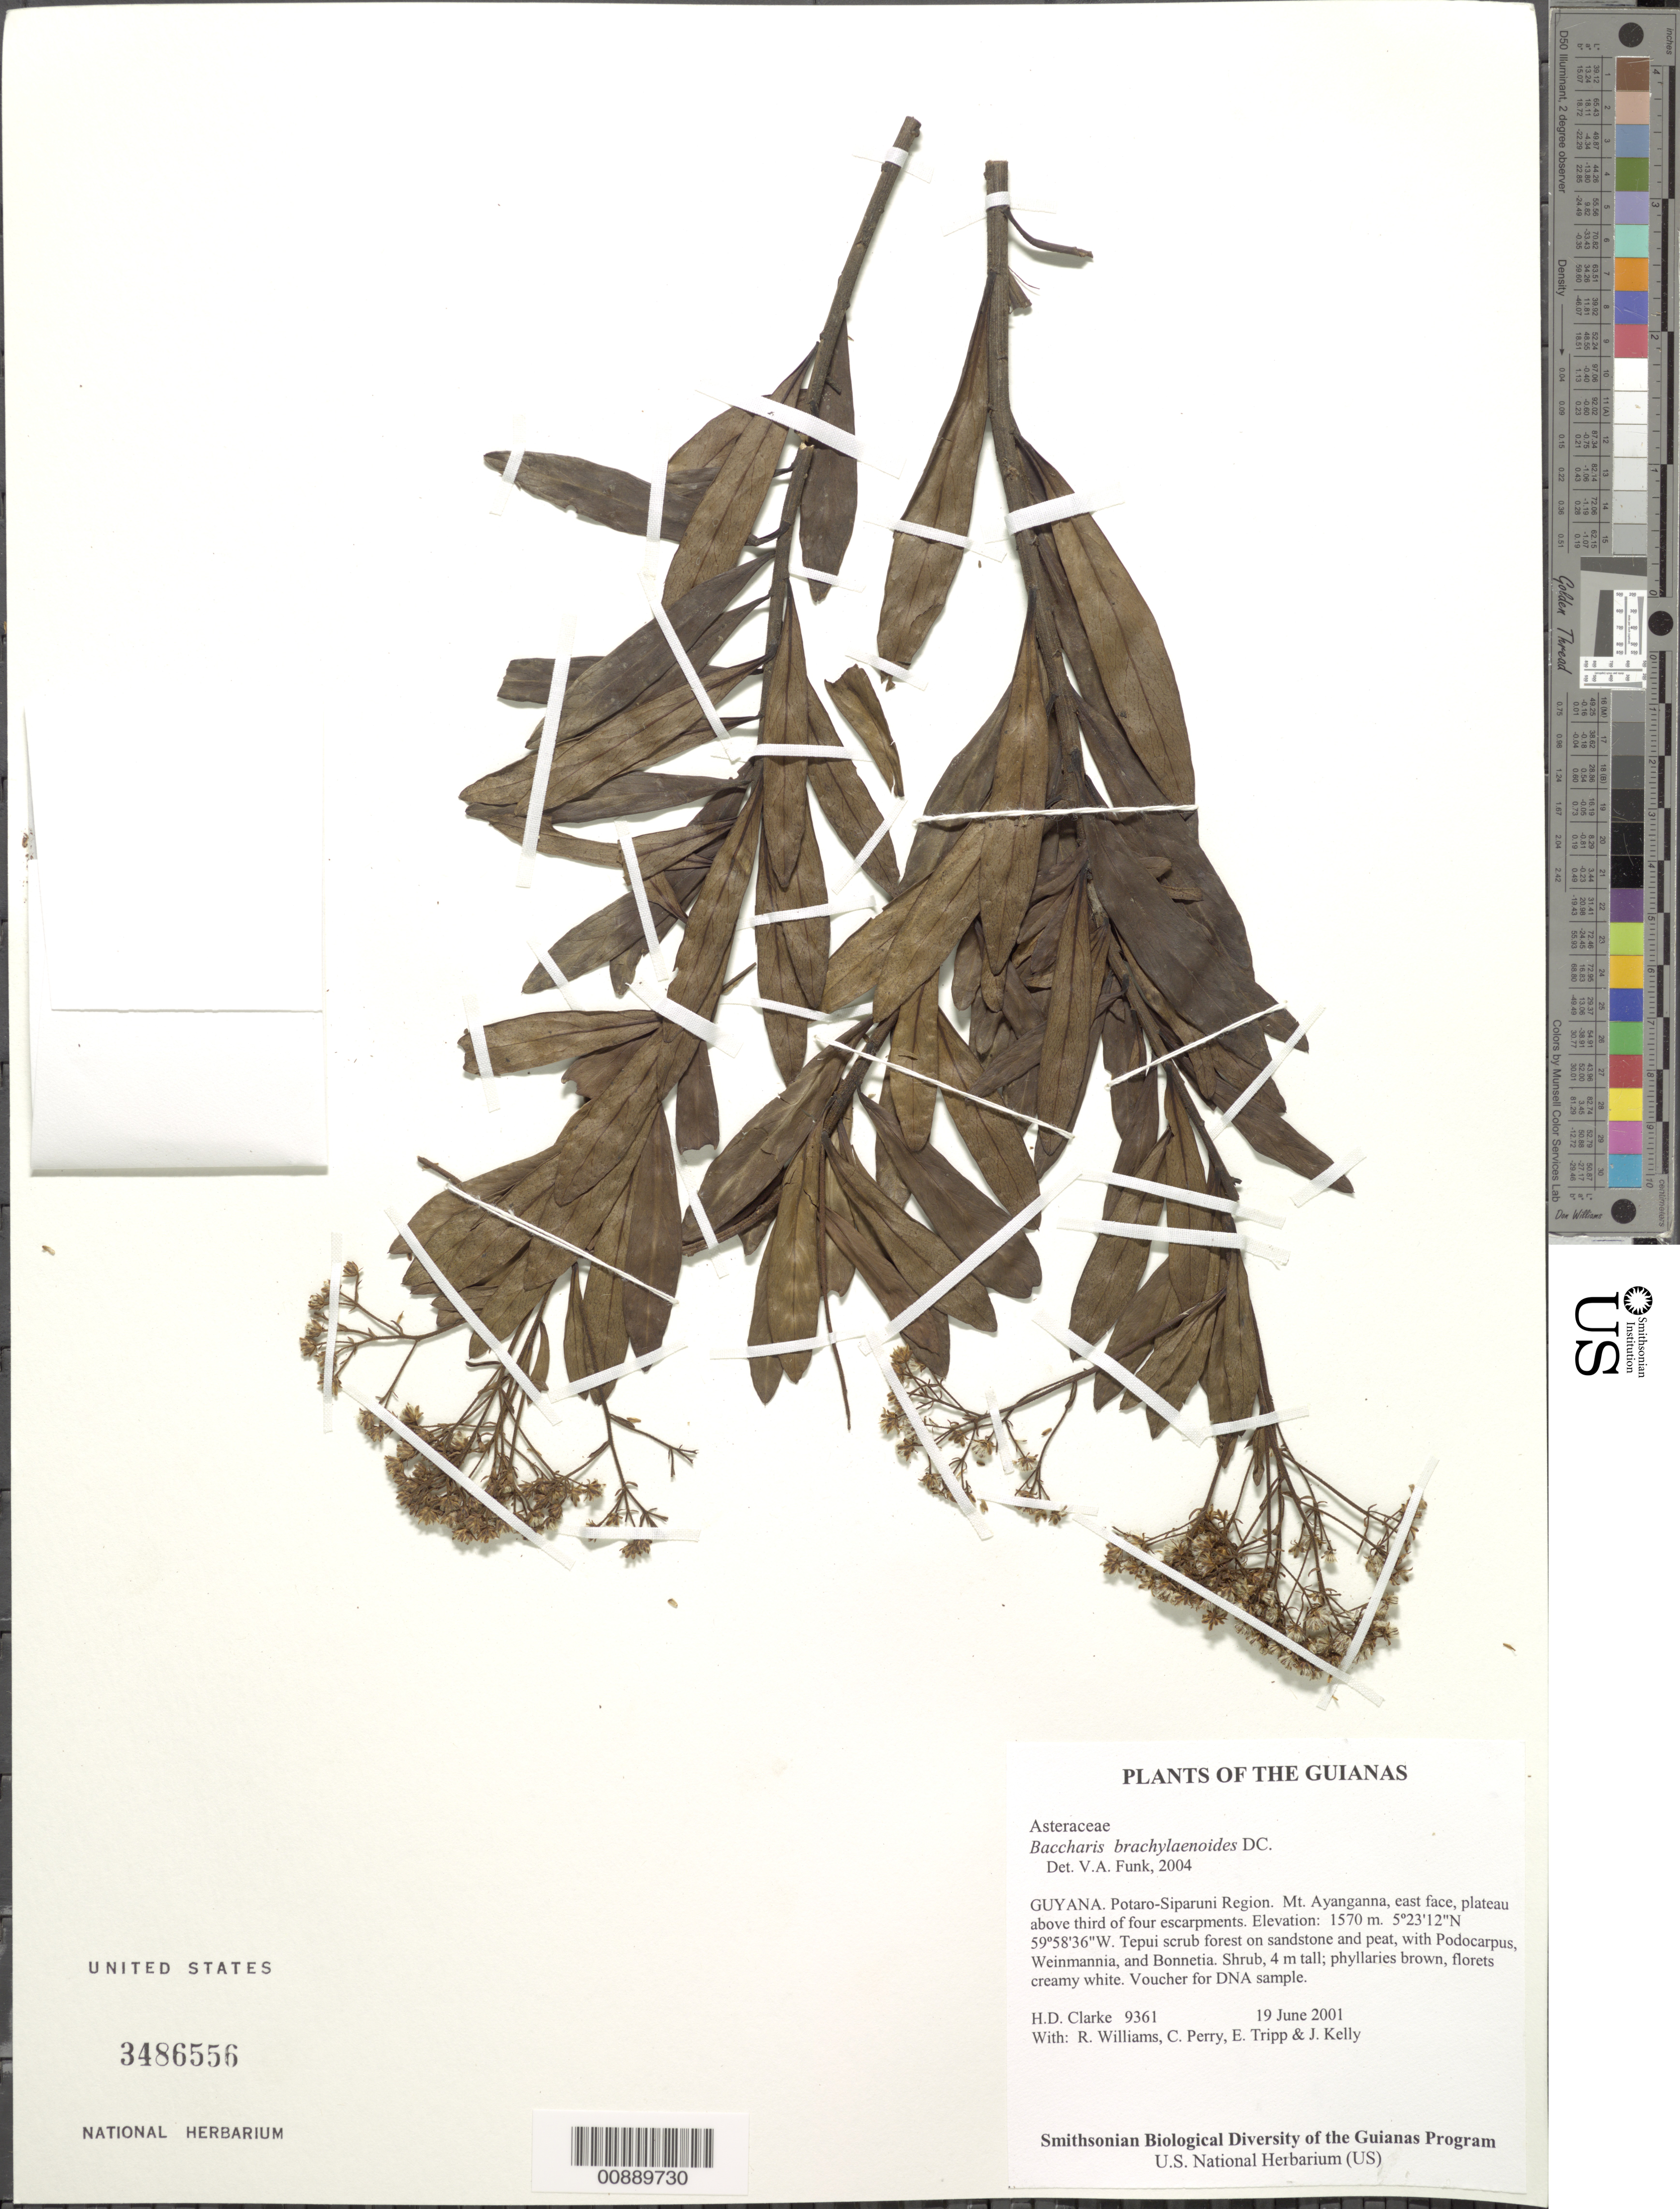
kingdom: Plantae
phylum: Tracheophyta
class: Magnoliopsida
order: Asterales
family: Asteraceae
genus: Baccharis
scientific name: Baccharis brachylaenoides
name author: DC.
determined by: Funk, Vicki A., (BOT), Smithsonian Institution - National Museum of Natural History (UNITED STATES)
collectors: H. D. Clarke, R. Williams, C. Perry, E. Tripp & J. Kelly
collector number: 9361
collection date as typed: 19 June 2001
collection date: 2001-06-19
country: Guyana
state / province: Potaro-Siparuni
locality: Mt. Ayanganna, east face, plateau above third of four escarpments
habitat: Tepui scrub forest on sandstone and peat, with Podocarpus, Weinmannia, and Bonnetia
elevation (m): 1570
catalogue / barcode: US 3486556